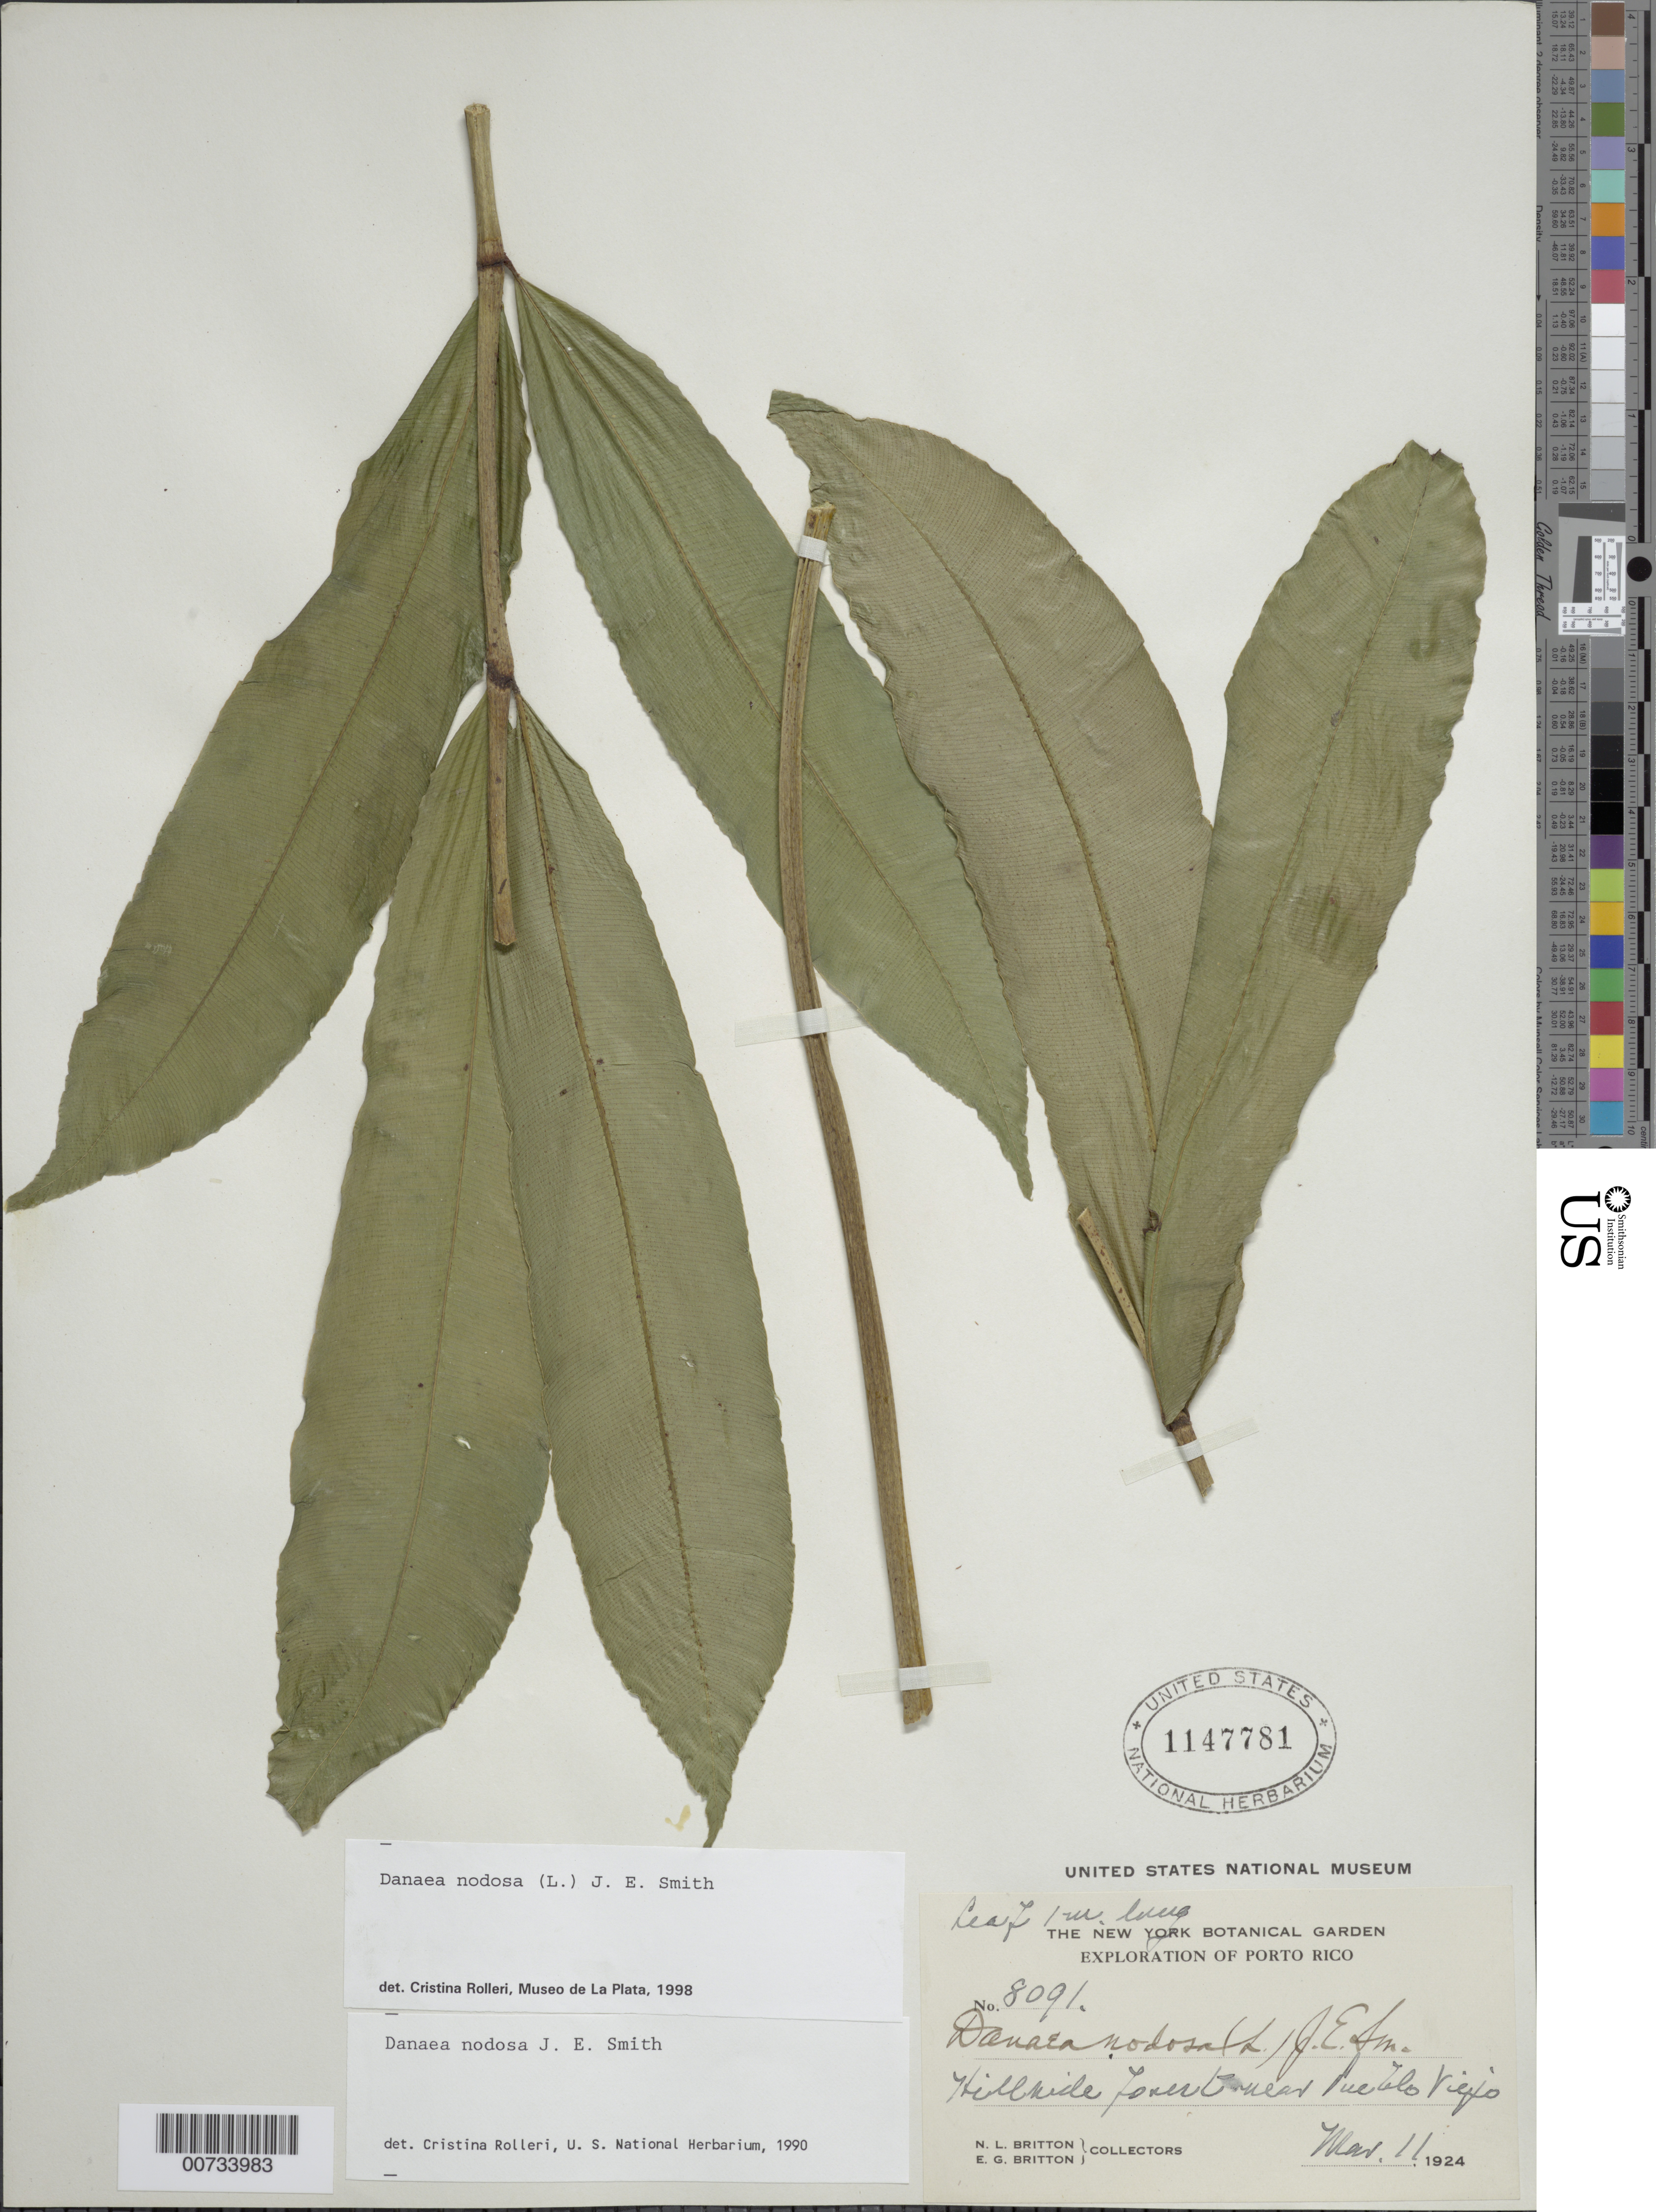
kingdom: Plantae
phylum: Tracheophyta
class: Polypodiopsida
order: Marattiales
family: Marattiaceae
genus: Danaea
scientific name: Danaea nodosa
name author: (L.) Sm.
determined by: Rolleri, Cristina H.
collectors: N. Britton & E. G. Britton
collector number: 8091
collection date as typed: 11 Mar 1924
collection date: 1924-03-11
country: Puerto Rico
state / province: Guaynabo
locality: Pueblo Viejo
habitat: Hillside forest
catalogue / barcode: US 1147781